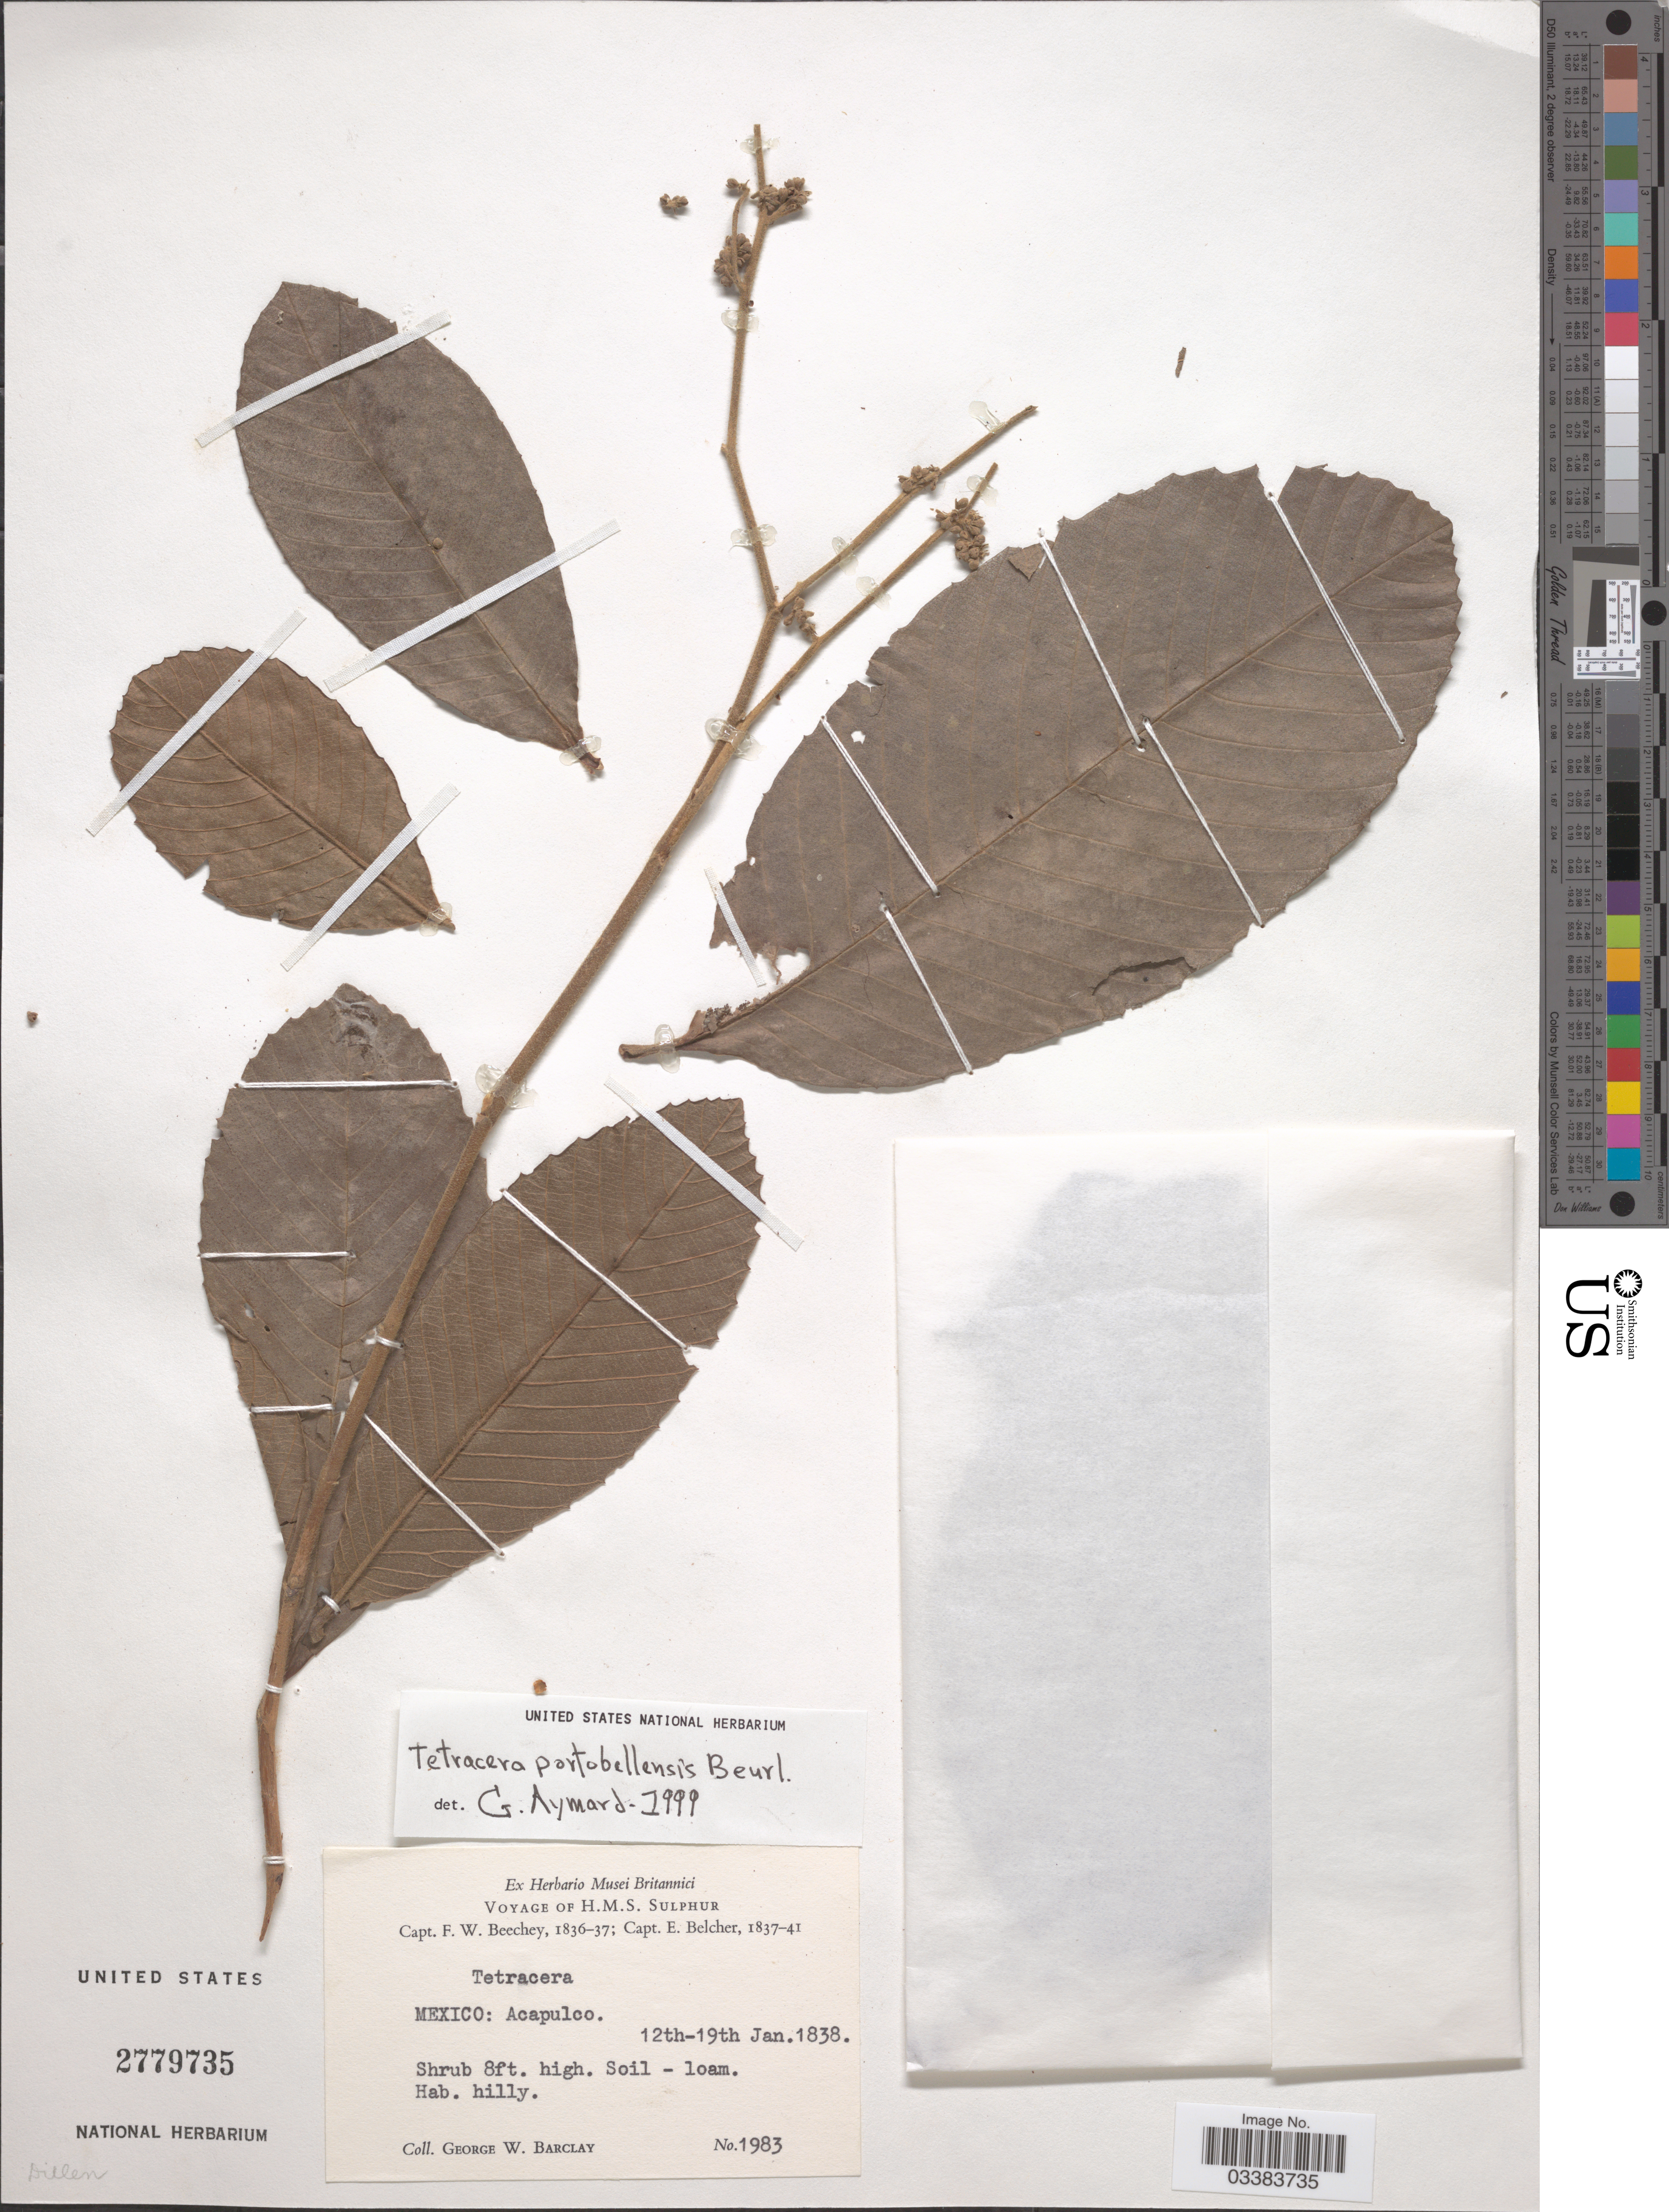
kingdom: Plantae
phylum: Tracheophyta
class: Magnoliopsida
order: Dilleniales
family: Dilleniaceae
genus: Tetracera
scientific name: Tetracera portobellensis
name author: Beurl.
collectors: G. W. Barclay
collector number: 1983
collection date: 1838-01-12/1838-01-19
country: Mexico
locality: Acapulco.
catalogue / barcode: US 2779735